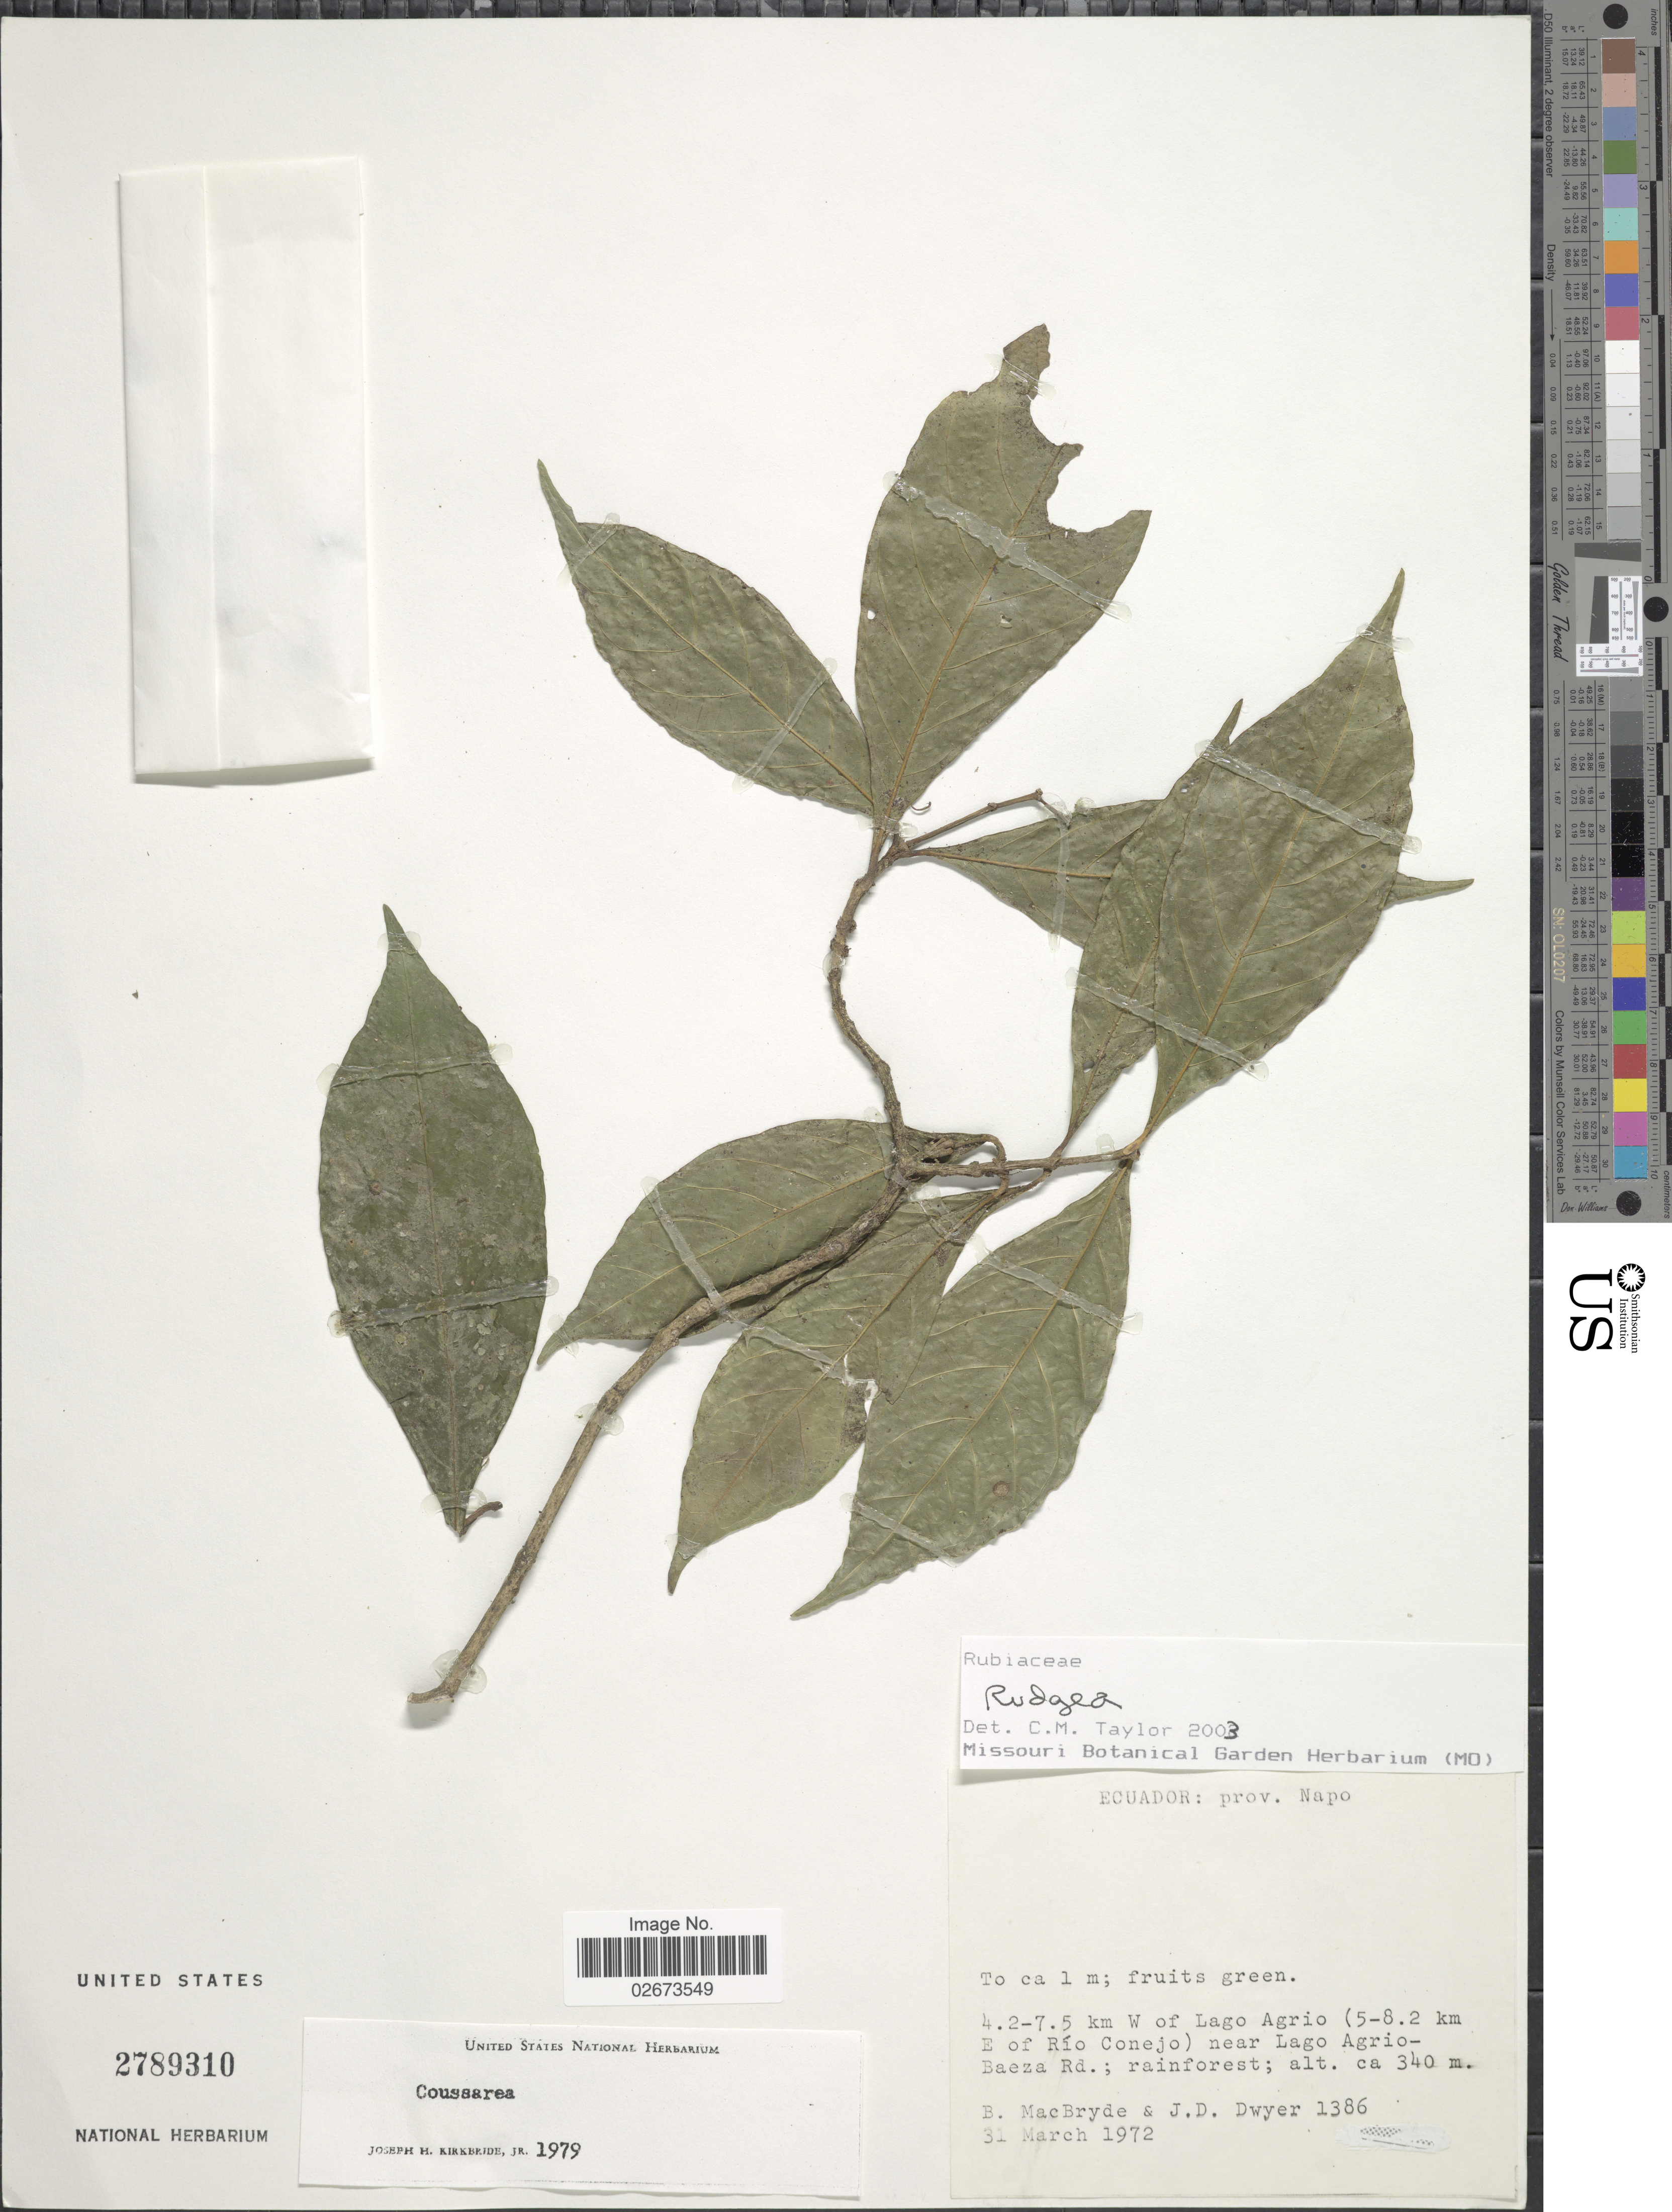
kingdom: Plantae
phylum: Tracheophyta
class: Magnoliopsida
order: Gentianales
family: Rubiaceae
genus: Rudgea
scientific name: Rudgea sp.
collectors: B. MacBryde & J. D. Dwyer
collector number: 1386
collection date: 1972-03-31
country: Ecuador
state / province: Napo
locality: Ecuador, prov. Napo, 4.2-7.5 km W of Lago Agrio (5-8.2 km E of Rio Conejo) near Lago Agrio-Baeza Rd., rainforest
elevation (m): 340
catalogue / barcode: US 3789310